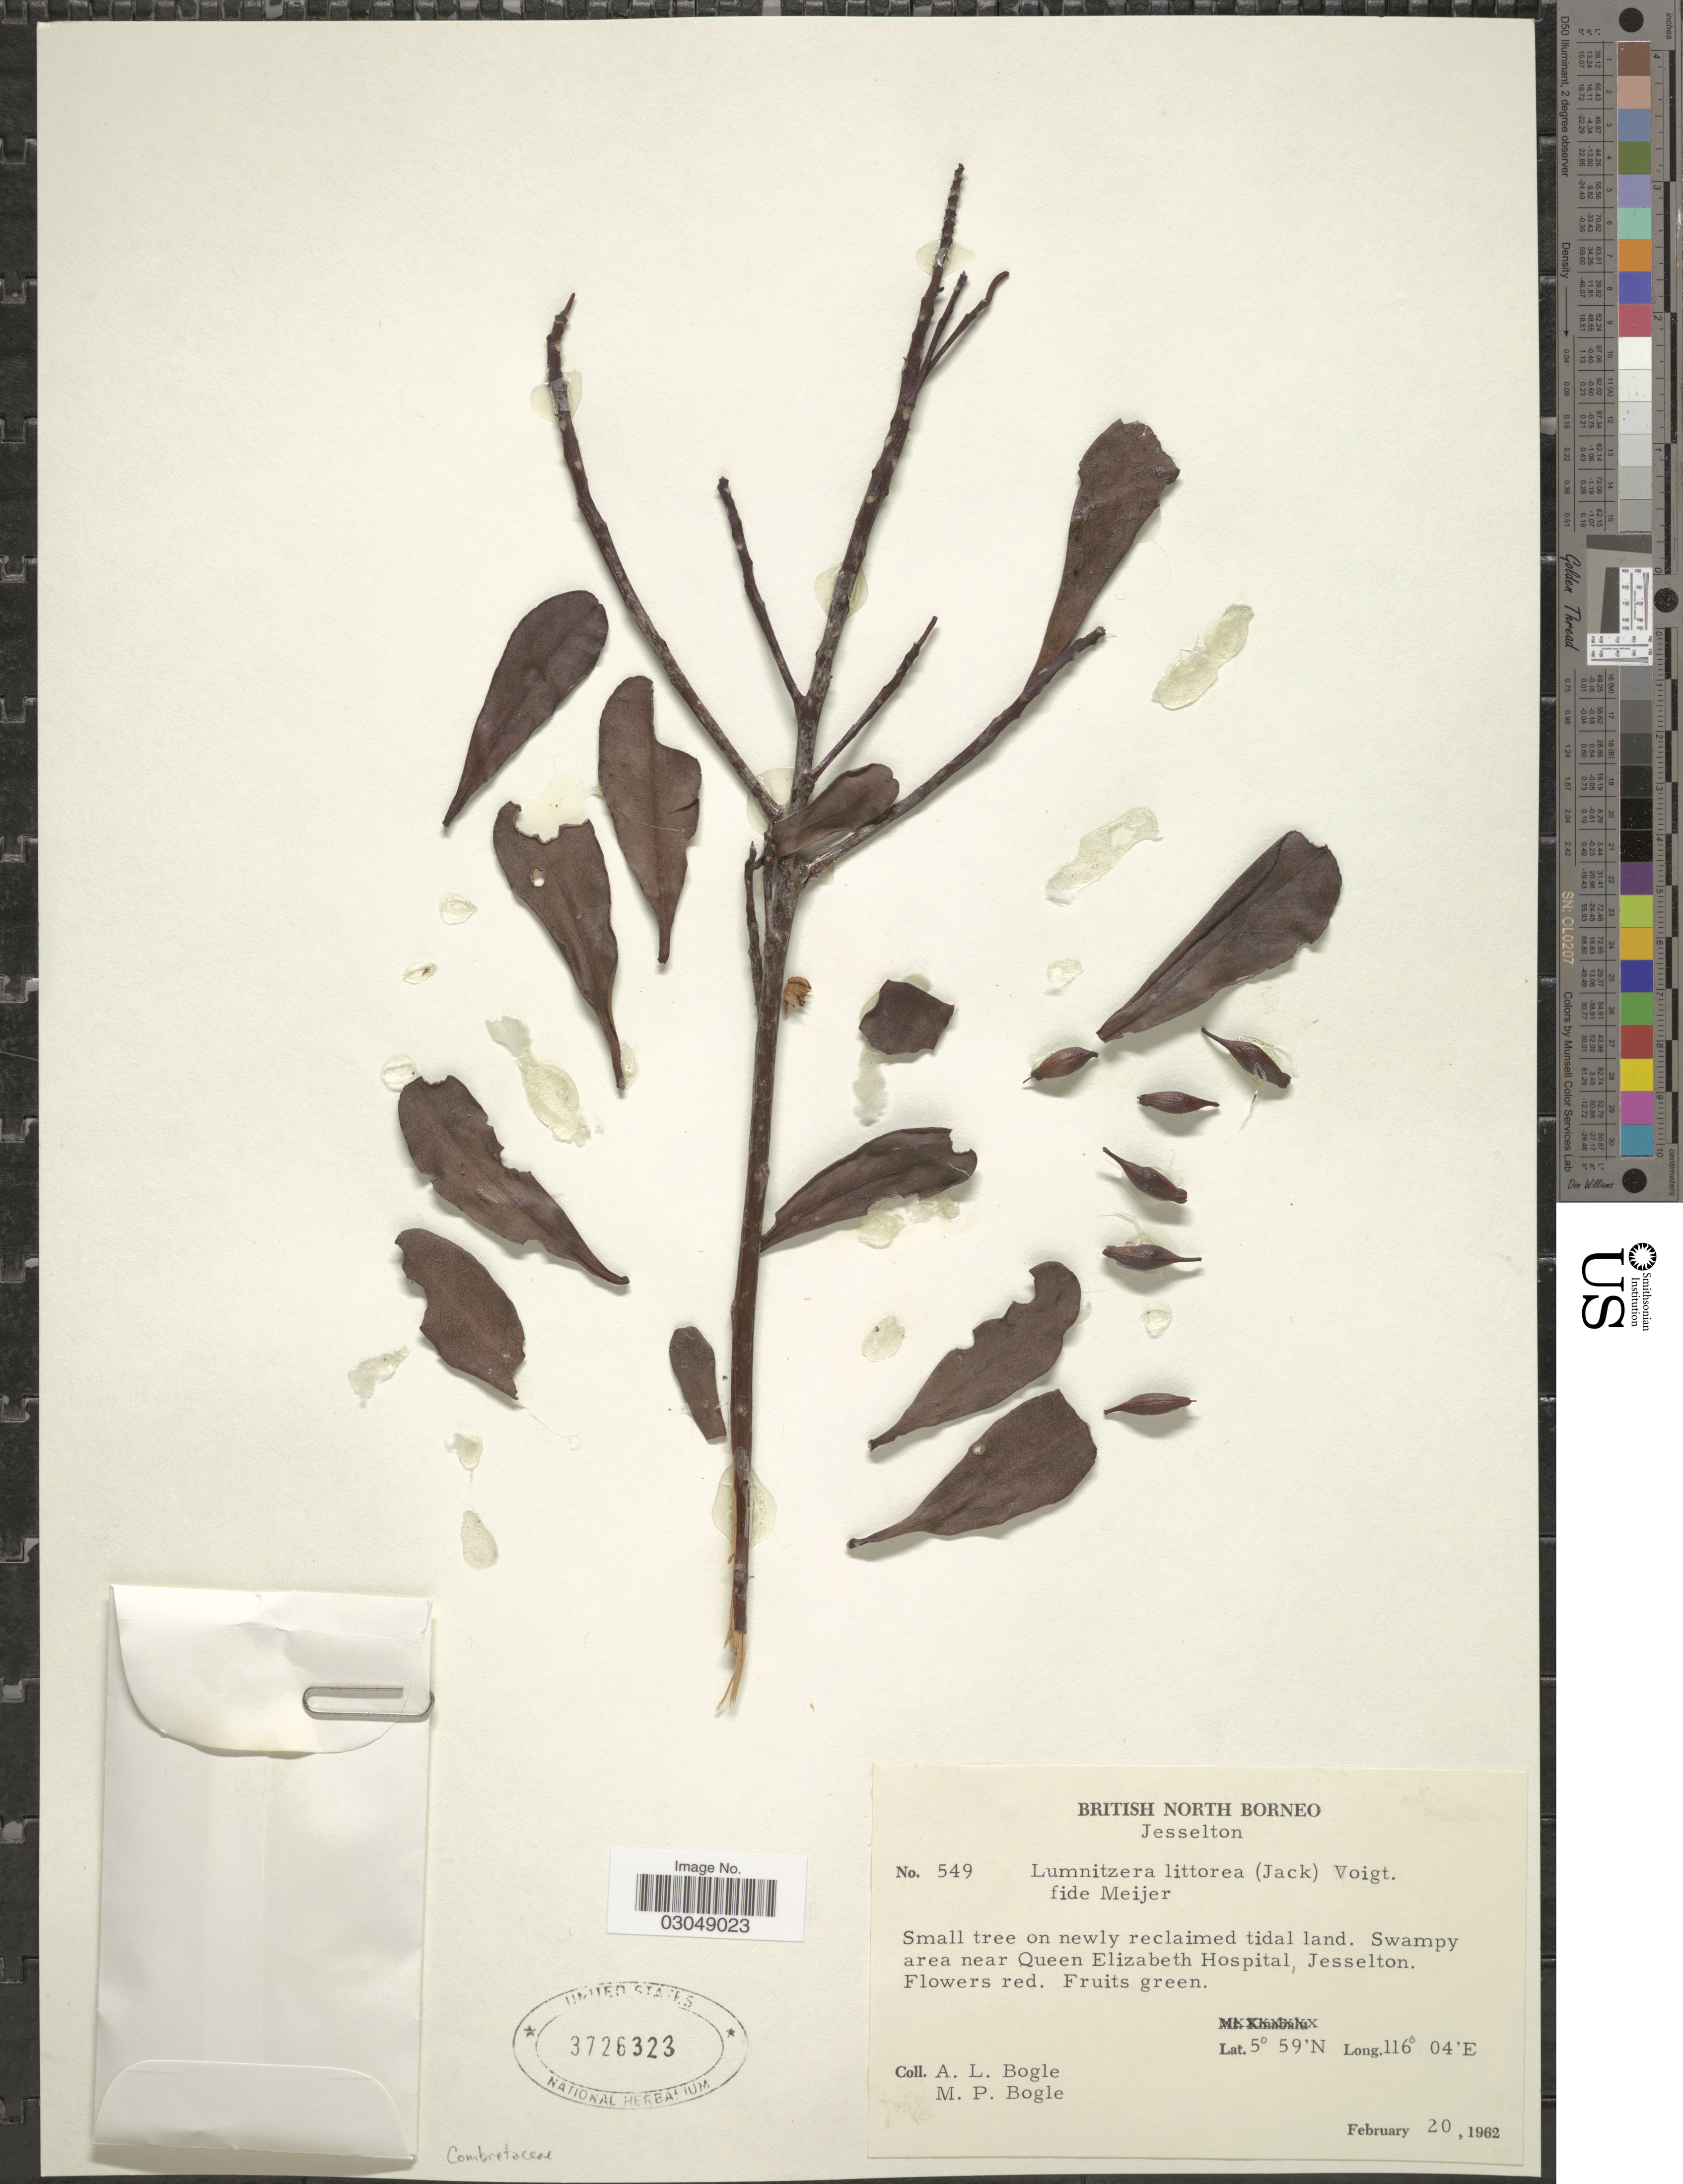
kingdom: Plantae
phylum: Tracheophyta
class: Magnoliopsida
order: Myrtales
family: Combretaceae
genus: Lumnitzera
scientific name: Lumnitzera littorea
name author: (Jack) Voight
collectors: Bogle, A.L. & M. Bogle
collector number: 549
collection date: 1962-02-20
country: Malaysia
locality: British North Borneo. Jesselton. Swampy area near Queen Elizabeth Hospital, Jesselton.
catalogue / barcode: US 3726323